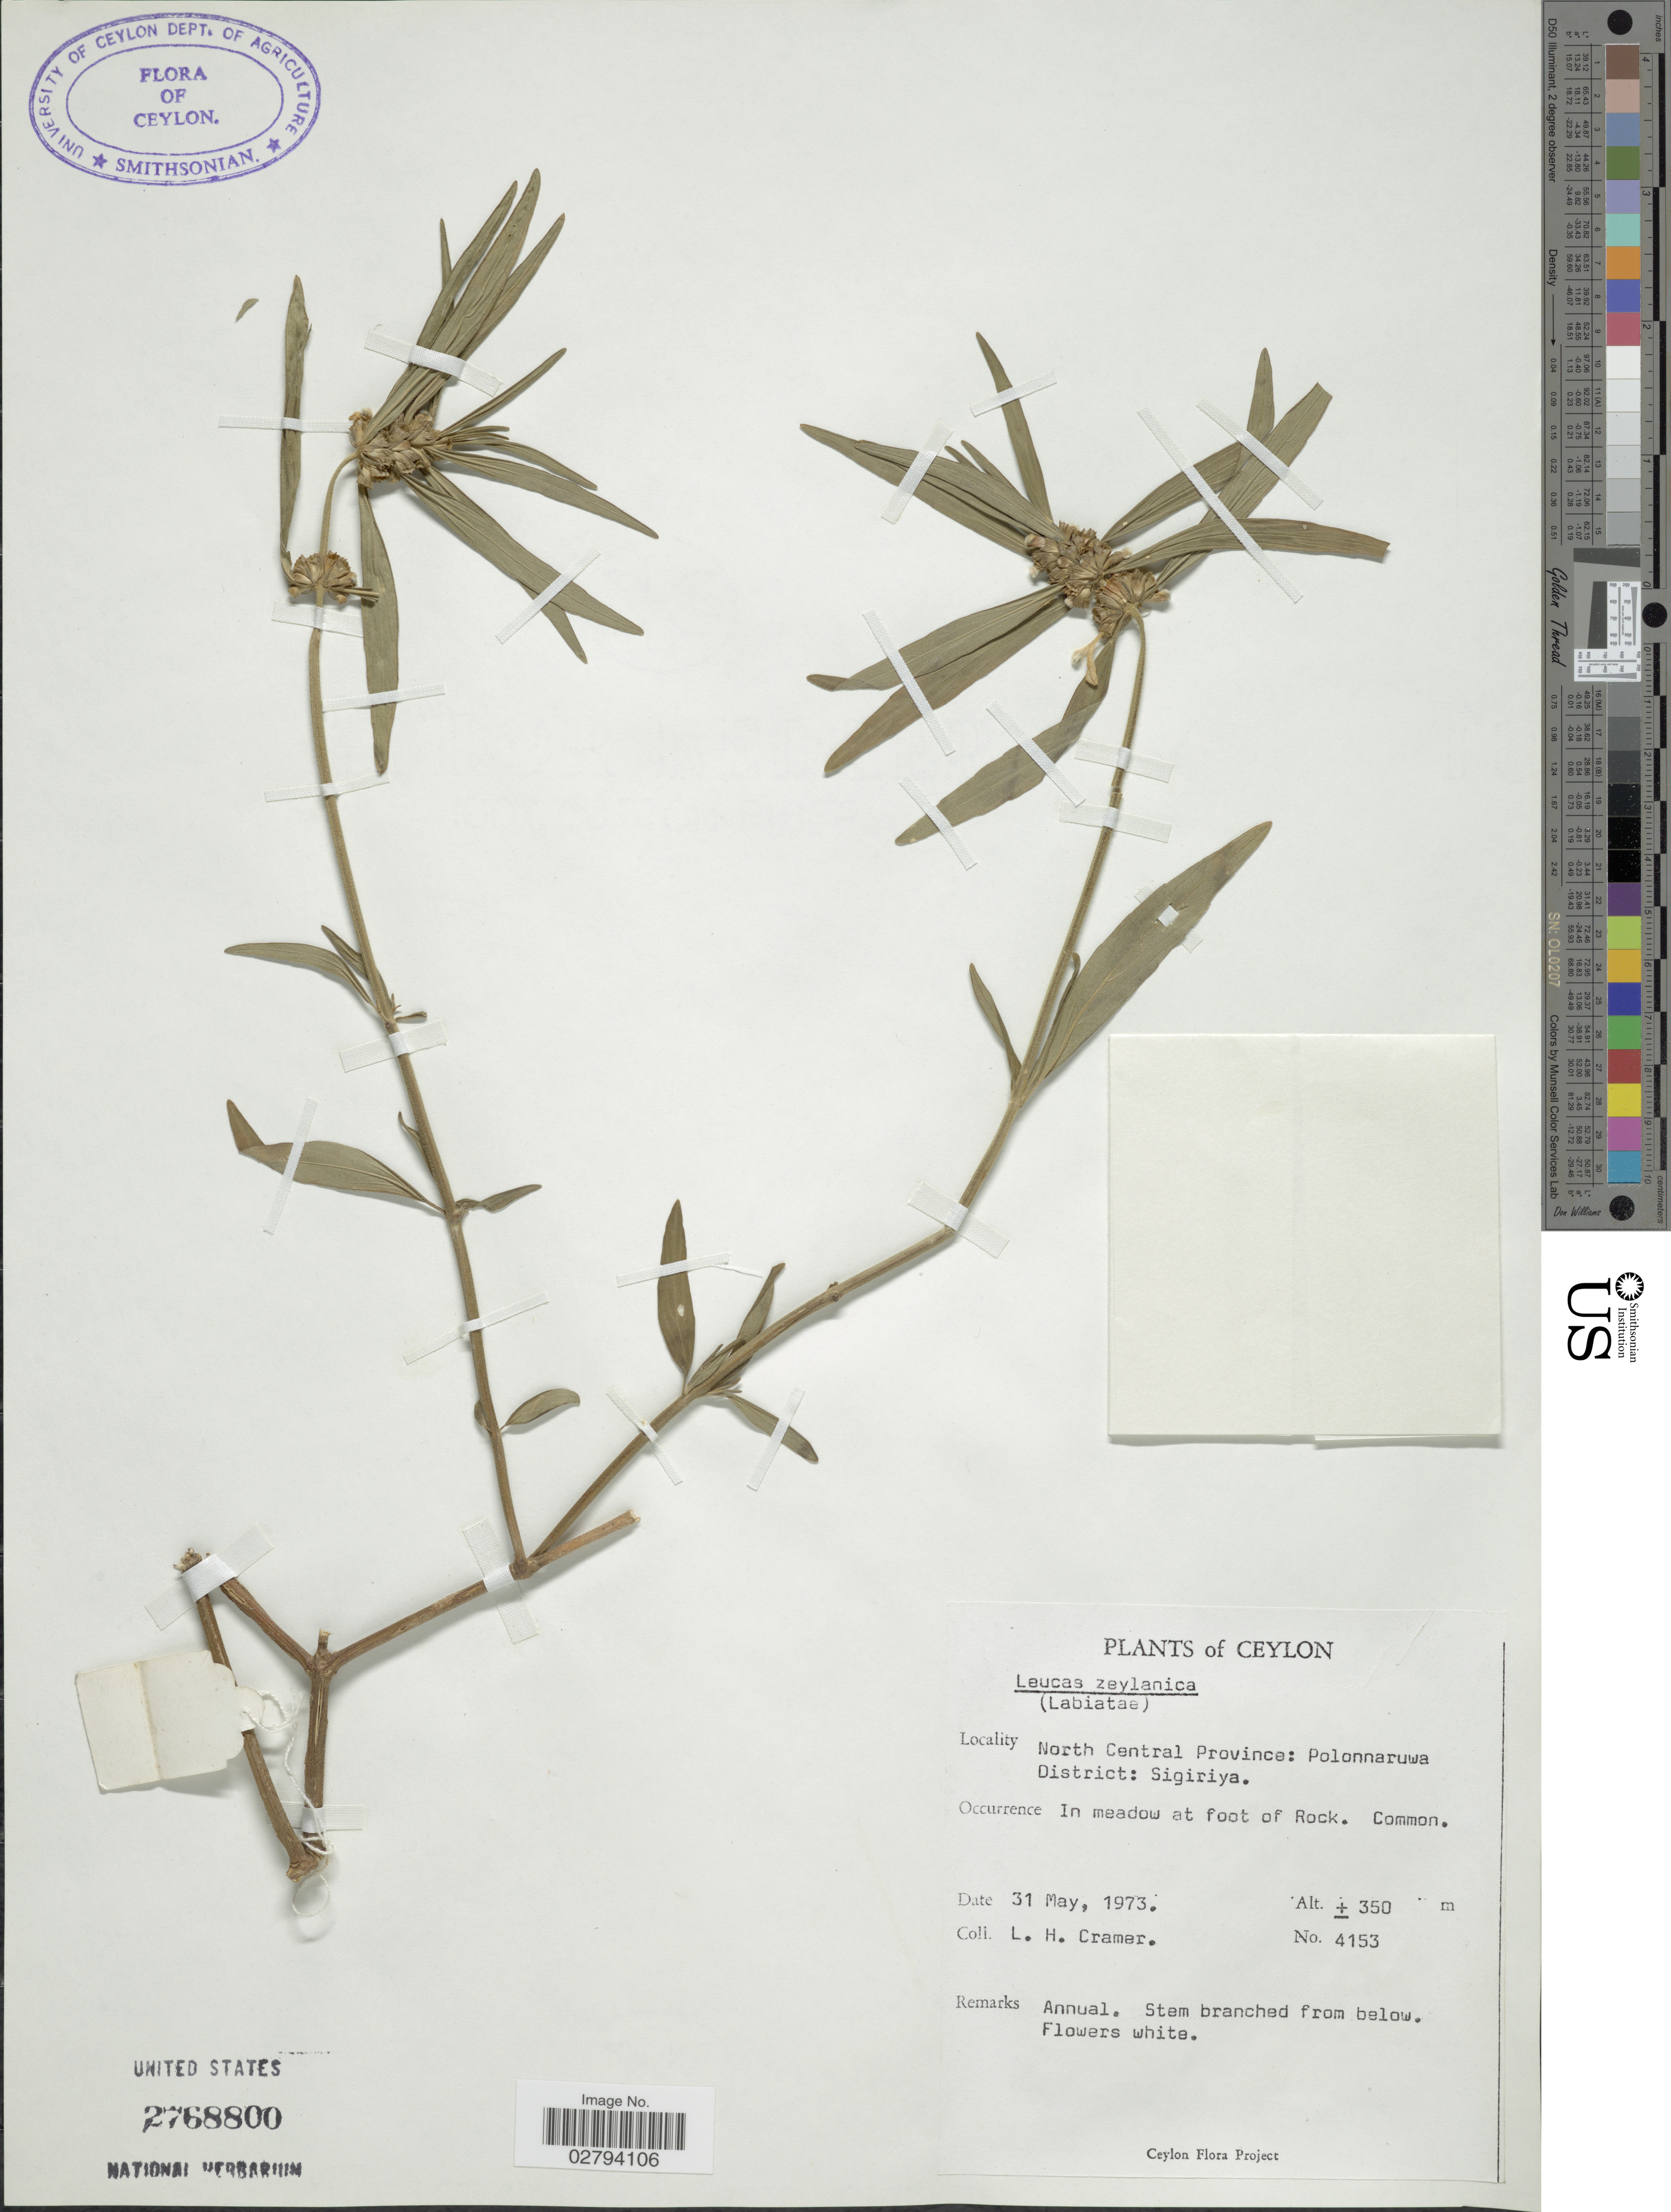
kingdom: Plantae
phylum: Tracheophyta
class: Magnoliopsida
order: Lamiales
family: Lamiaceae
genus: Leucas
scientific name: Leucas zeylanica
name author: (L.) W.T. Aiton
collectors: L. H. Cramer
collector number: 4153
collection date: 1973-05-31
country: Sri Lanka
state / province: North Central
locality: Ceylon, North Central Province: Polonnaruwa District: Sigiriya, In meadow at foot of Rock.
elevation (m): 350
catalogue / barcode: US 2768800